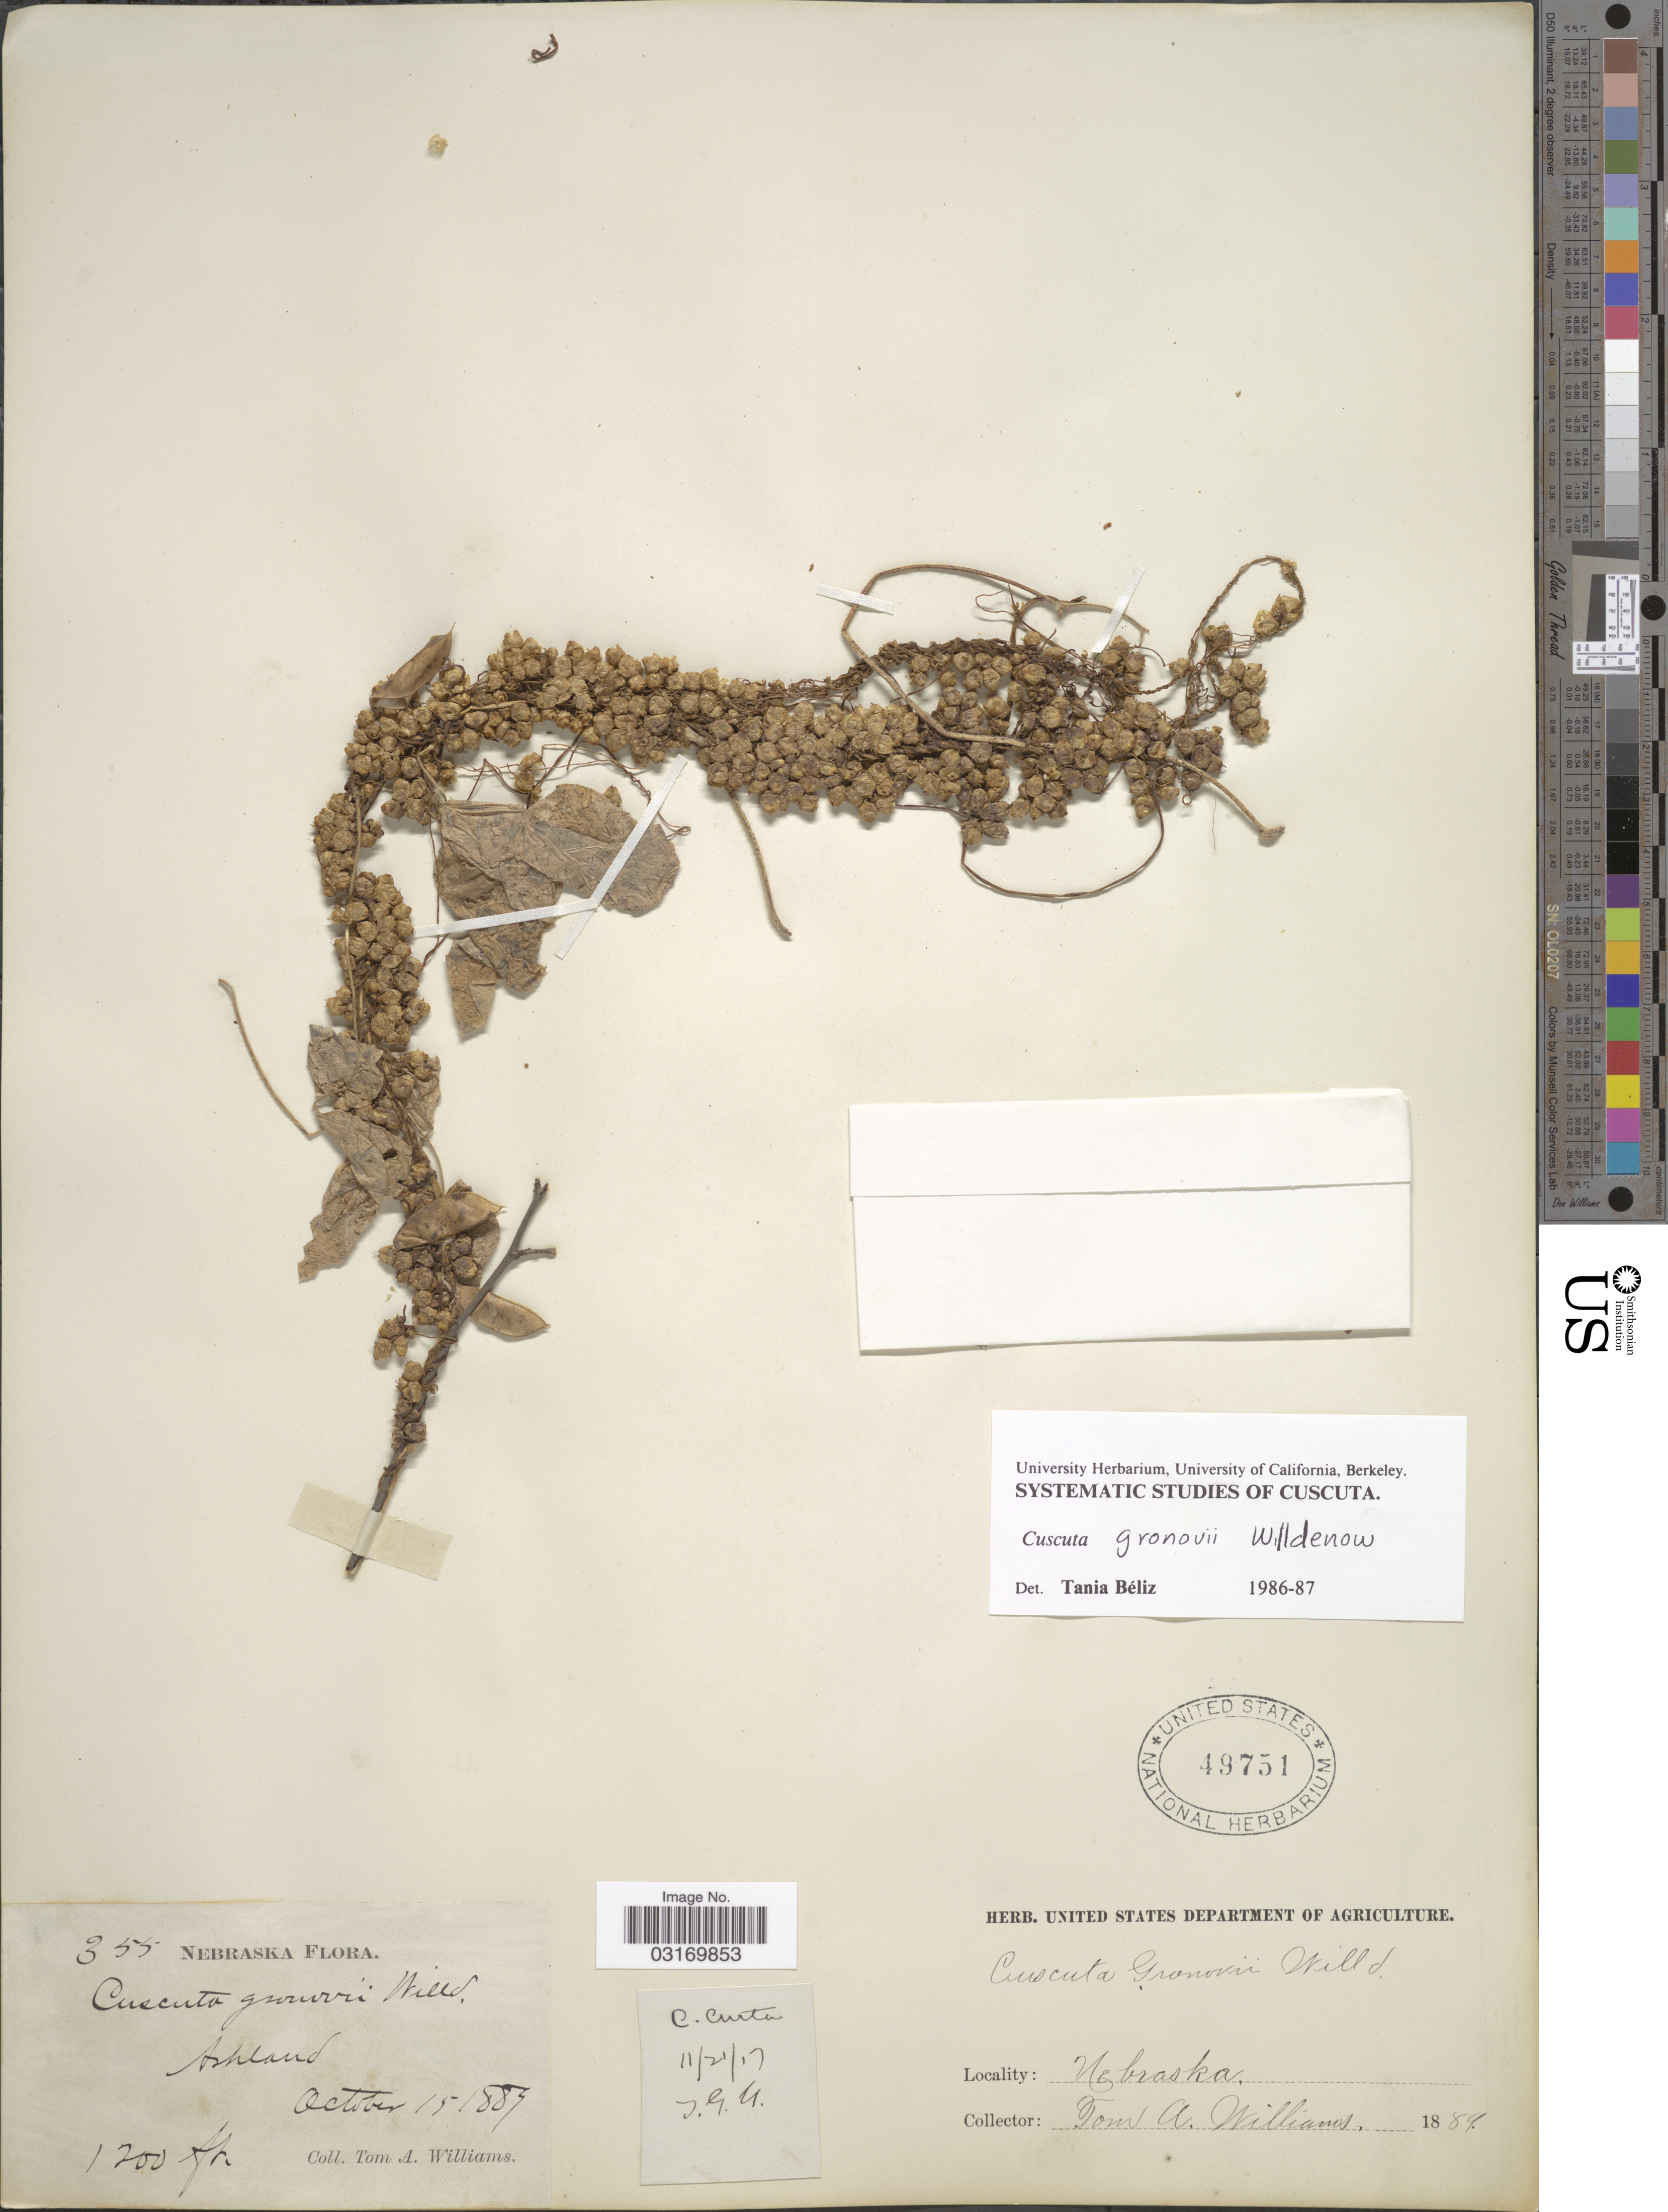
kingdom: Plantae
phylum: Tracheophyta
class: Magnoliopsida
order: Solanales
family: Convolvulaceae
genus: Cuscuta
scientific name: Cuscuta gronovii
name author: Willd. ex Schult.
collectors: T. A. Williams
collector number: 355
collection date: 1889-10-15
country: United States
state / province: Nebraska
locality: Ashland.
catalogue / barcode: US 49751